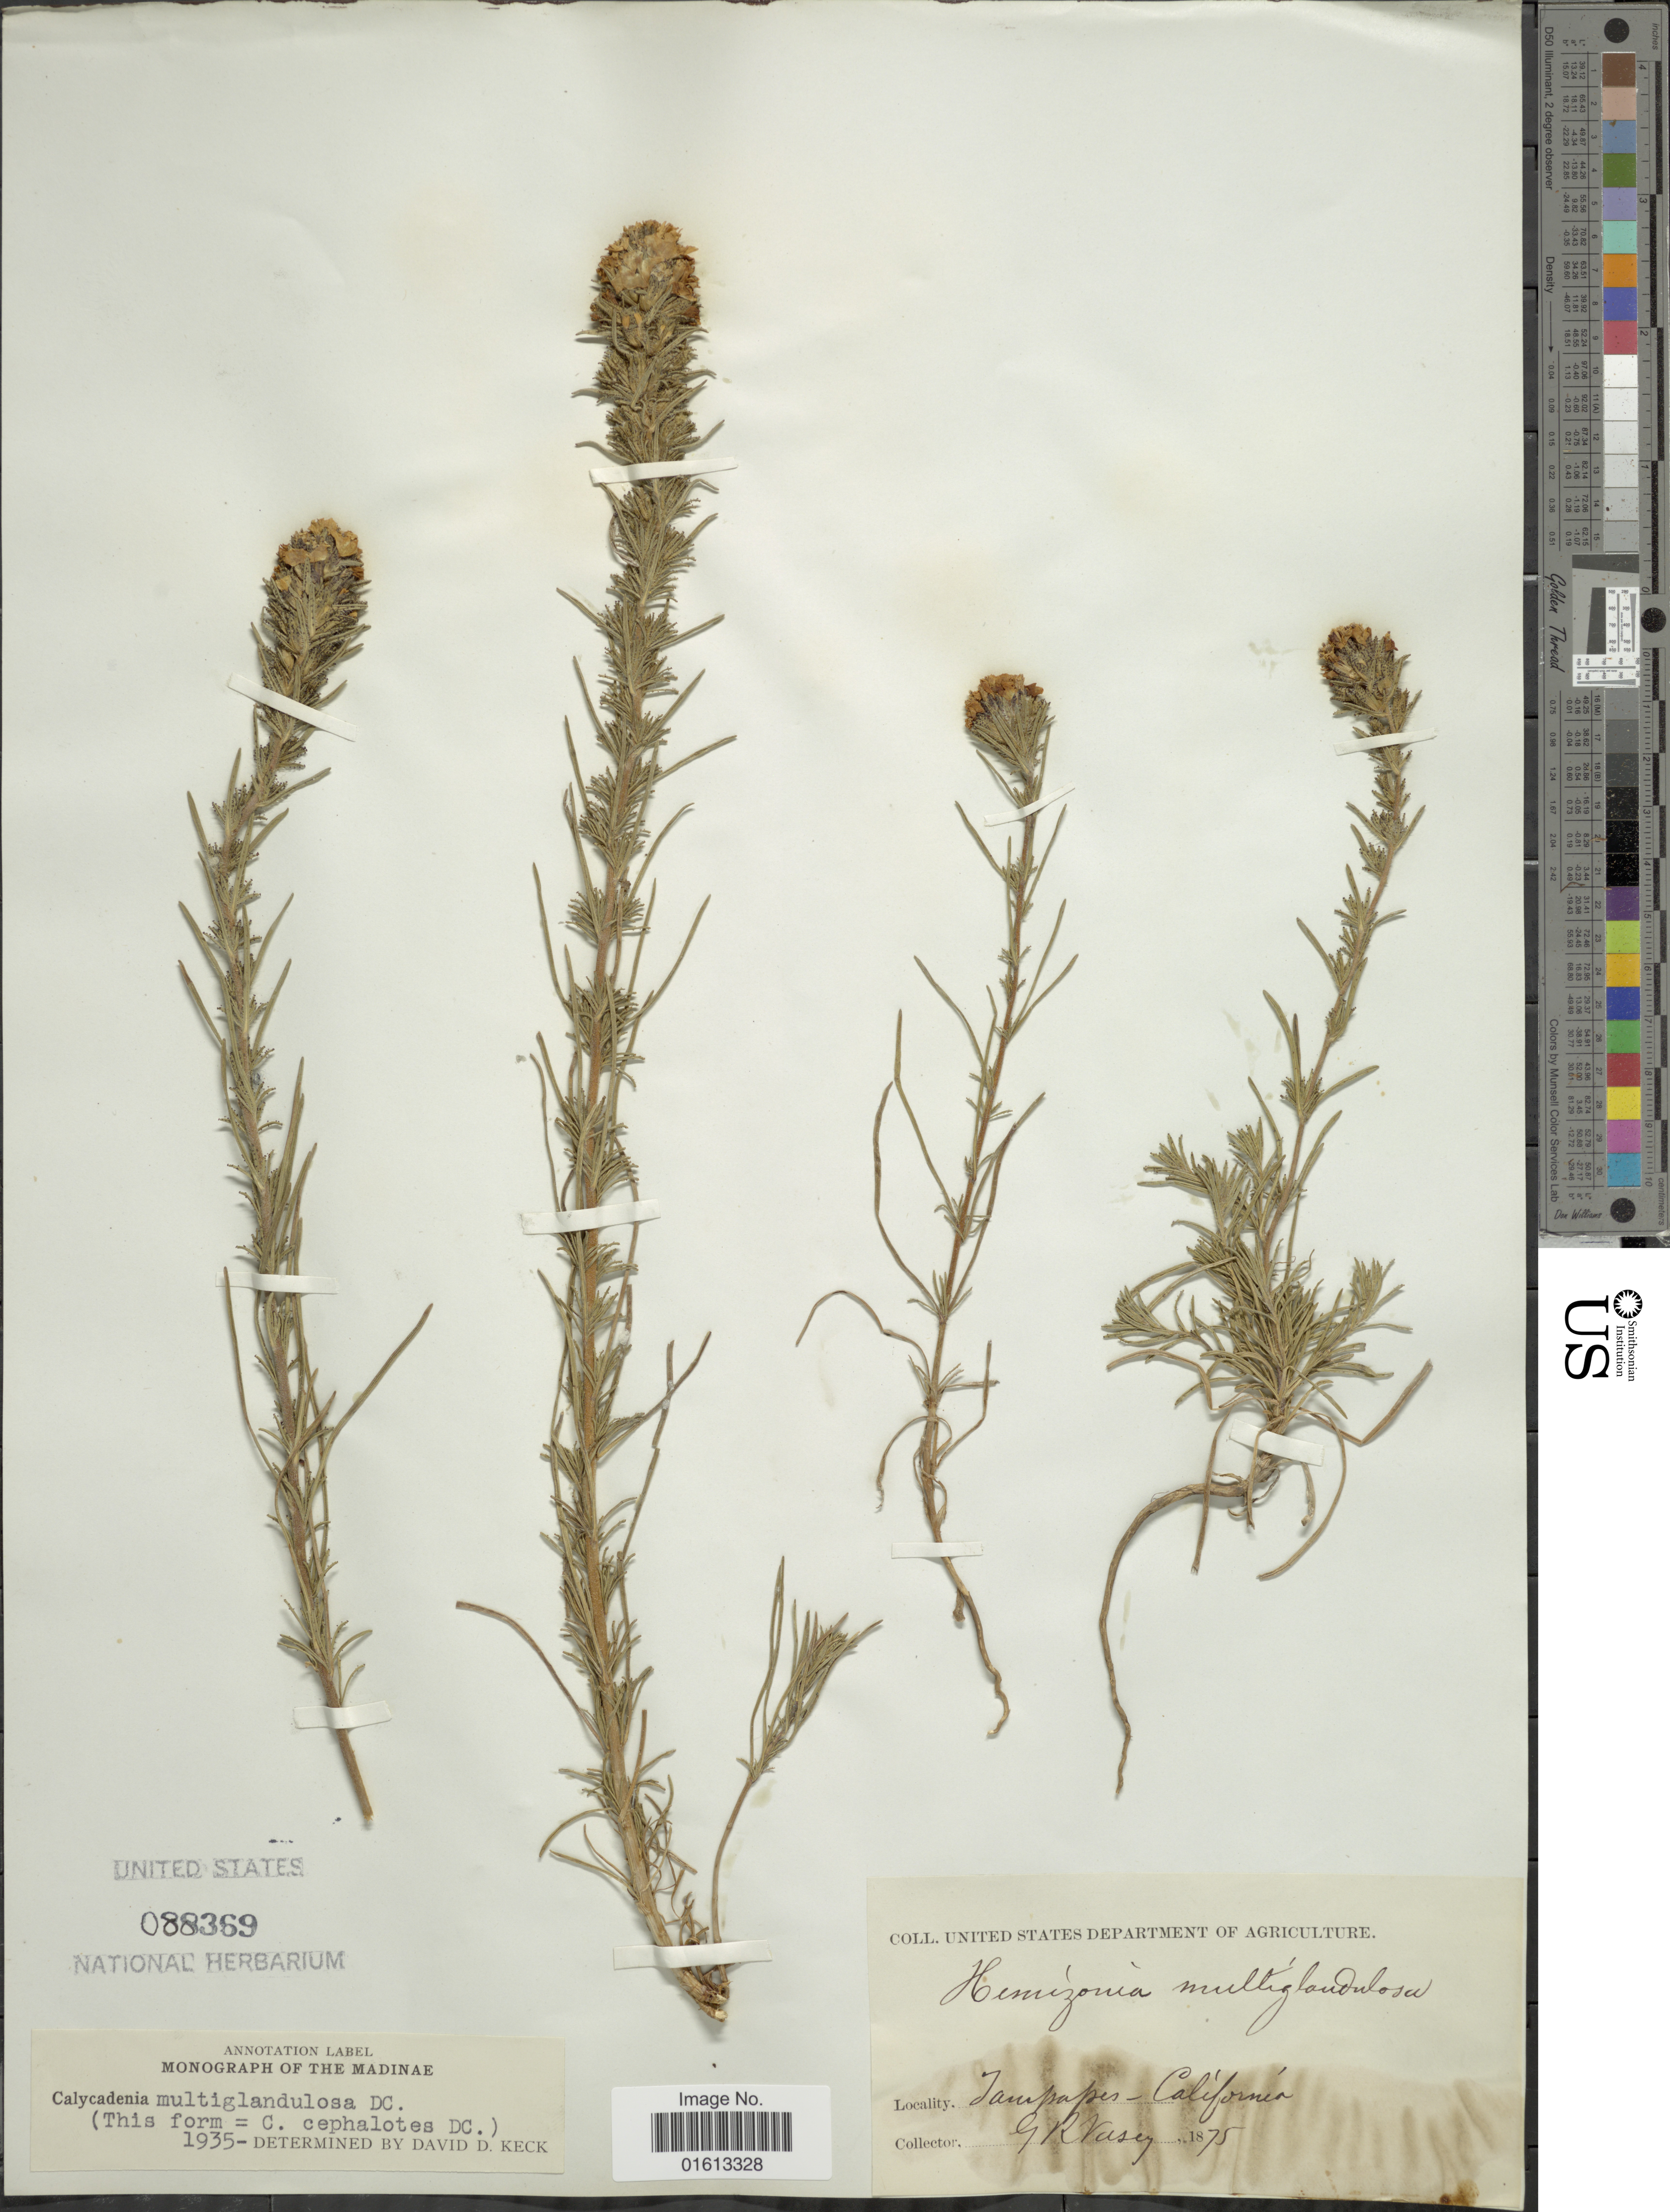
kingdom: Plantae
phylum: Tracheophyta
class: Magnoliopsida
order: Asterales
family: Asteraceae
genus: Calycadenia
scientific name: Calycadenia multiglandulosa subsp. cephalotes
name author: (DC.) D.D. Keck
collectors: G. R. Vasey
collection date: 1875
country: United States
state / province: California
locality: Jaupapes- California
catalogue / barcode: US 88369